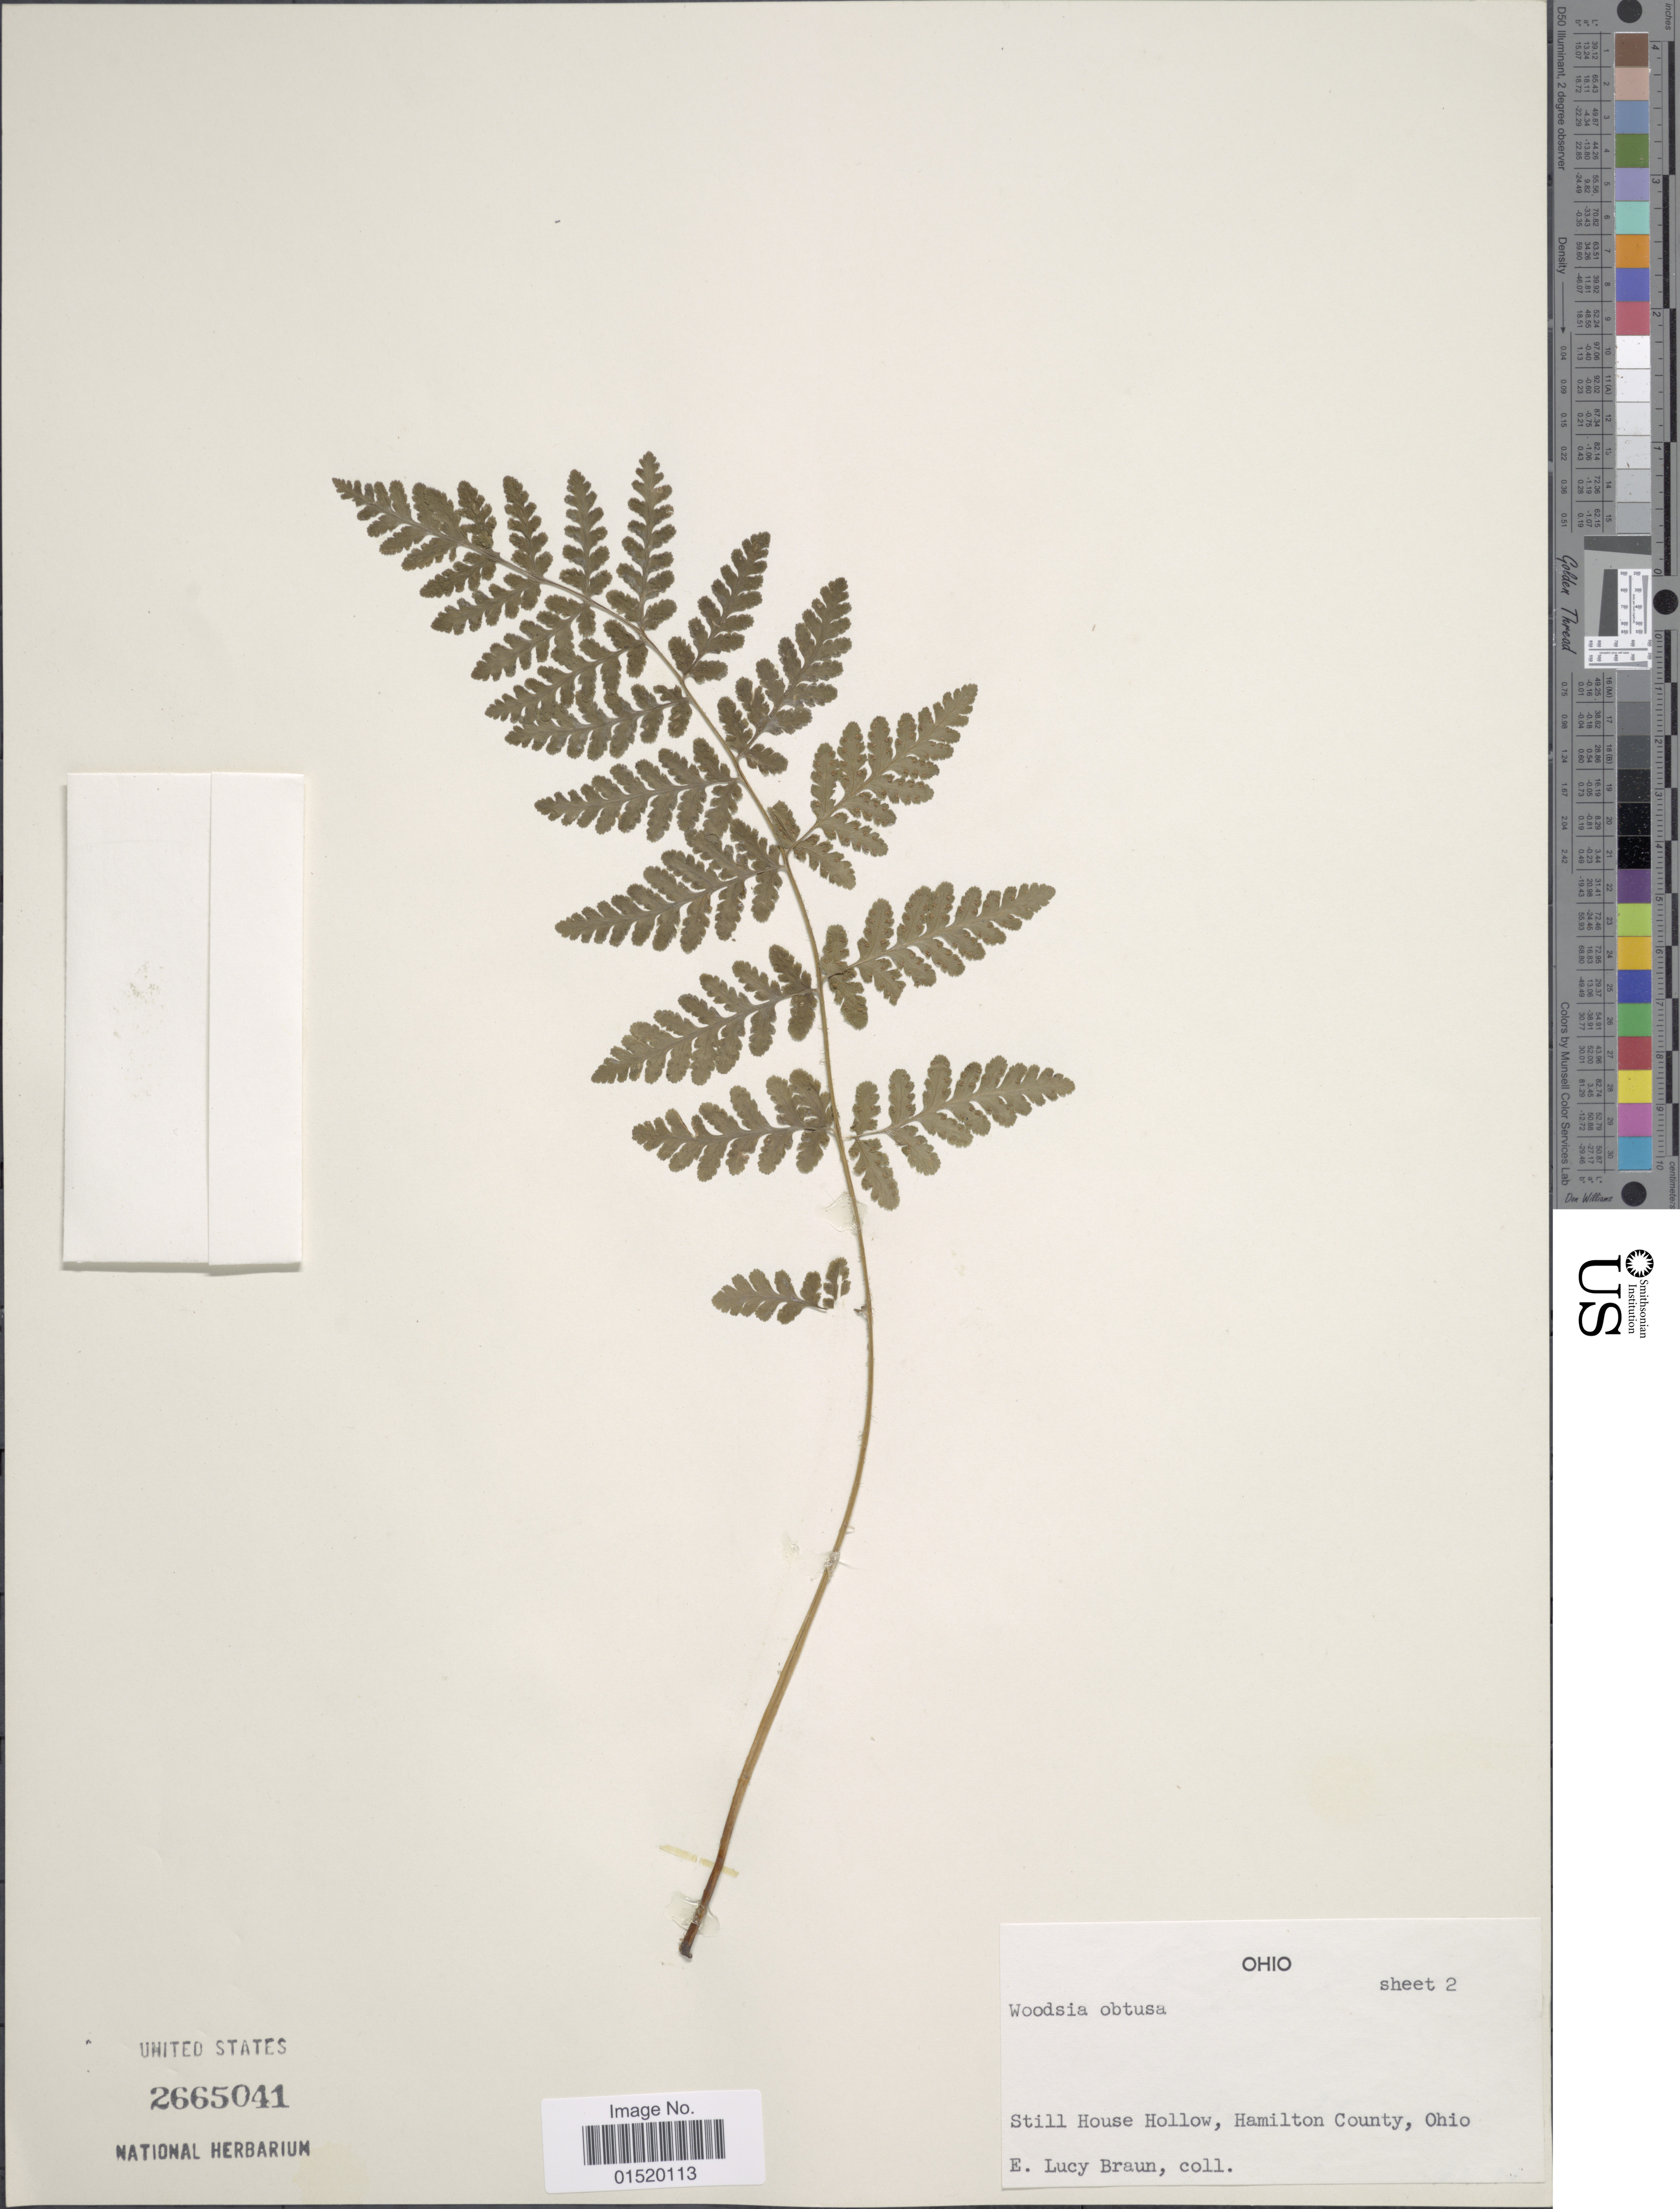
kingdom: Plantae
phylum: Tracheophyta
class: Polypodiopsida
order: Polypodiales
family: Woodsiaceae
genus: Woodsia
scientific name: Woodsia obtusa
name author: (Spreng.) Torr.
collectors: E. L. Braun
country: United States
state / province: Ohio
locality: Still House Hollow, Hamilton County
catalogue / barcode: US 2665041